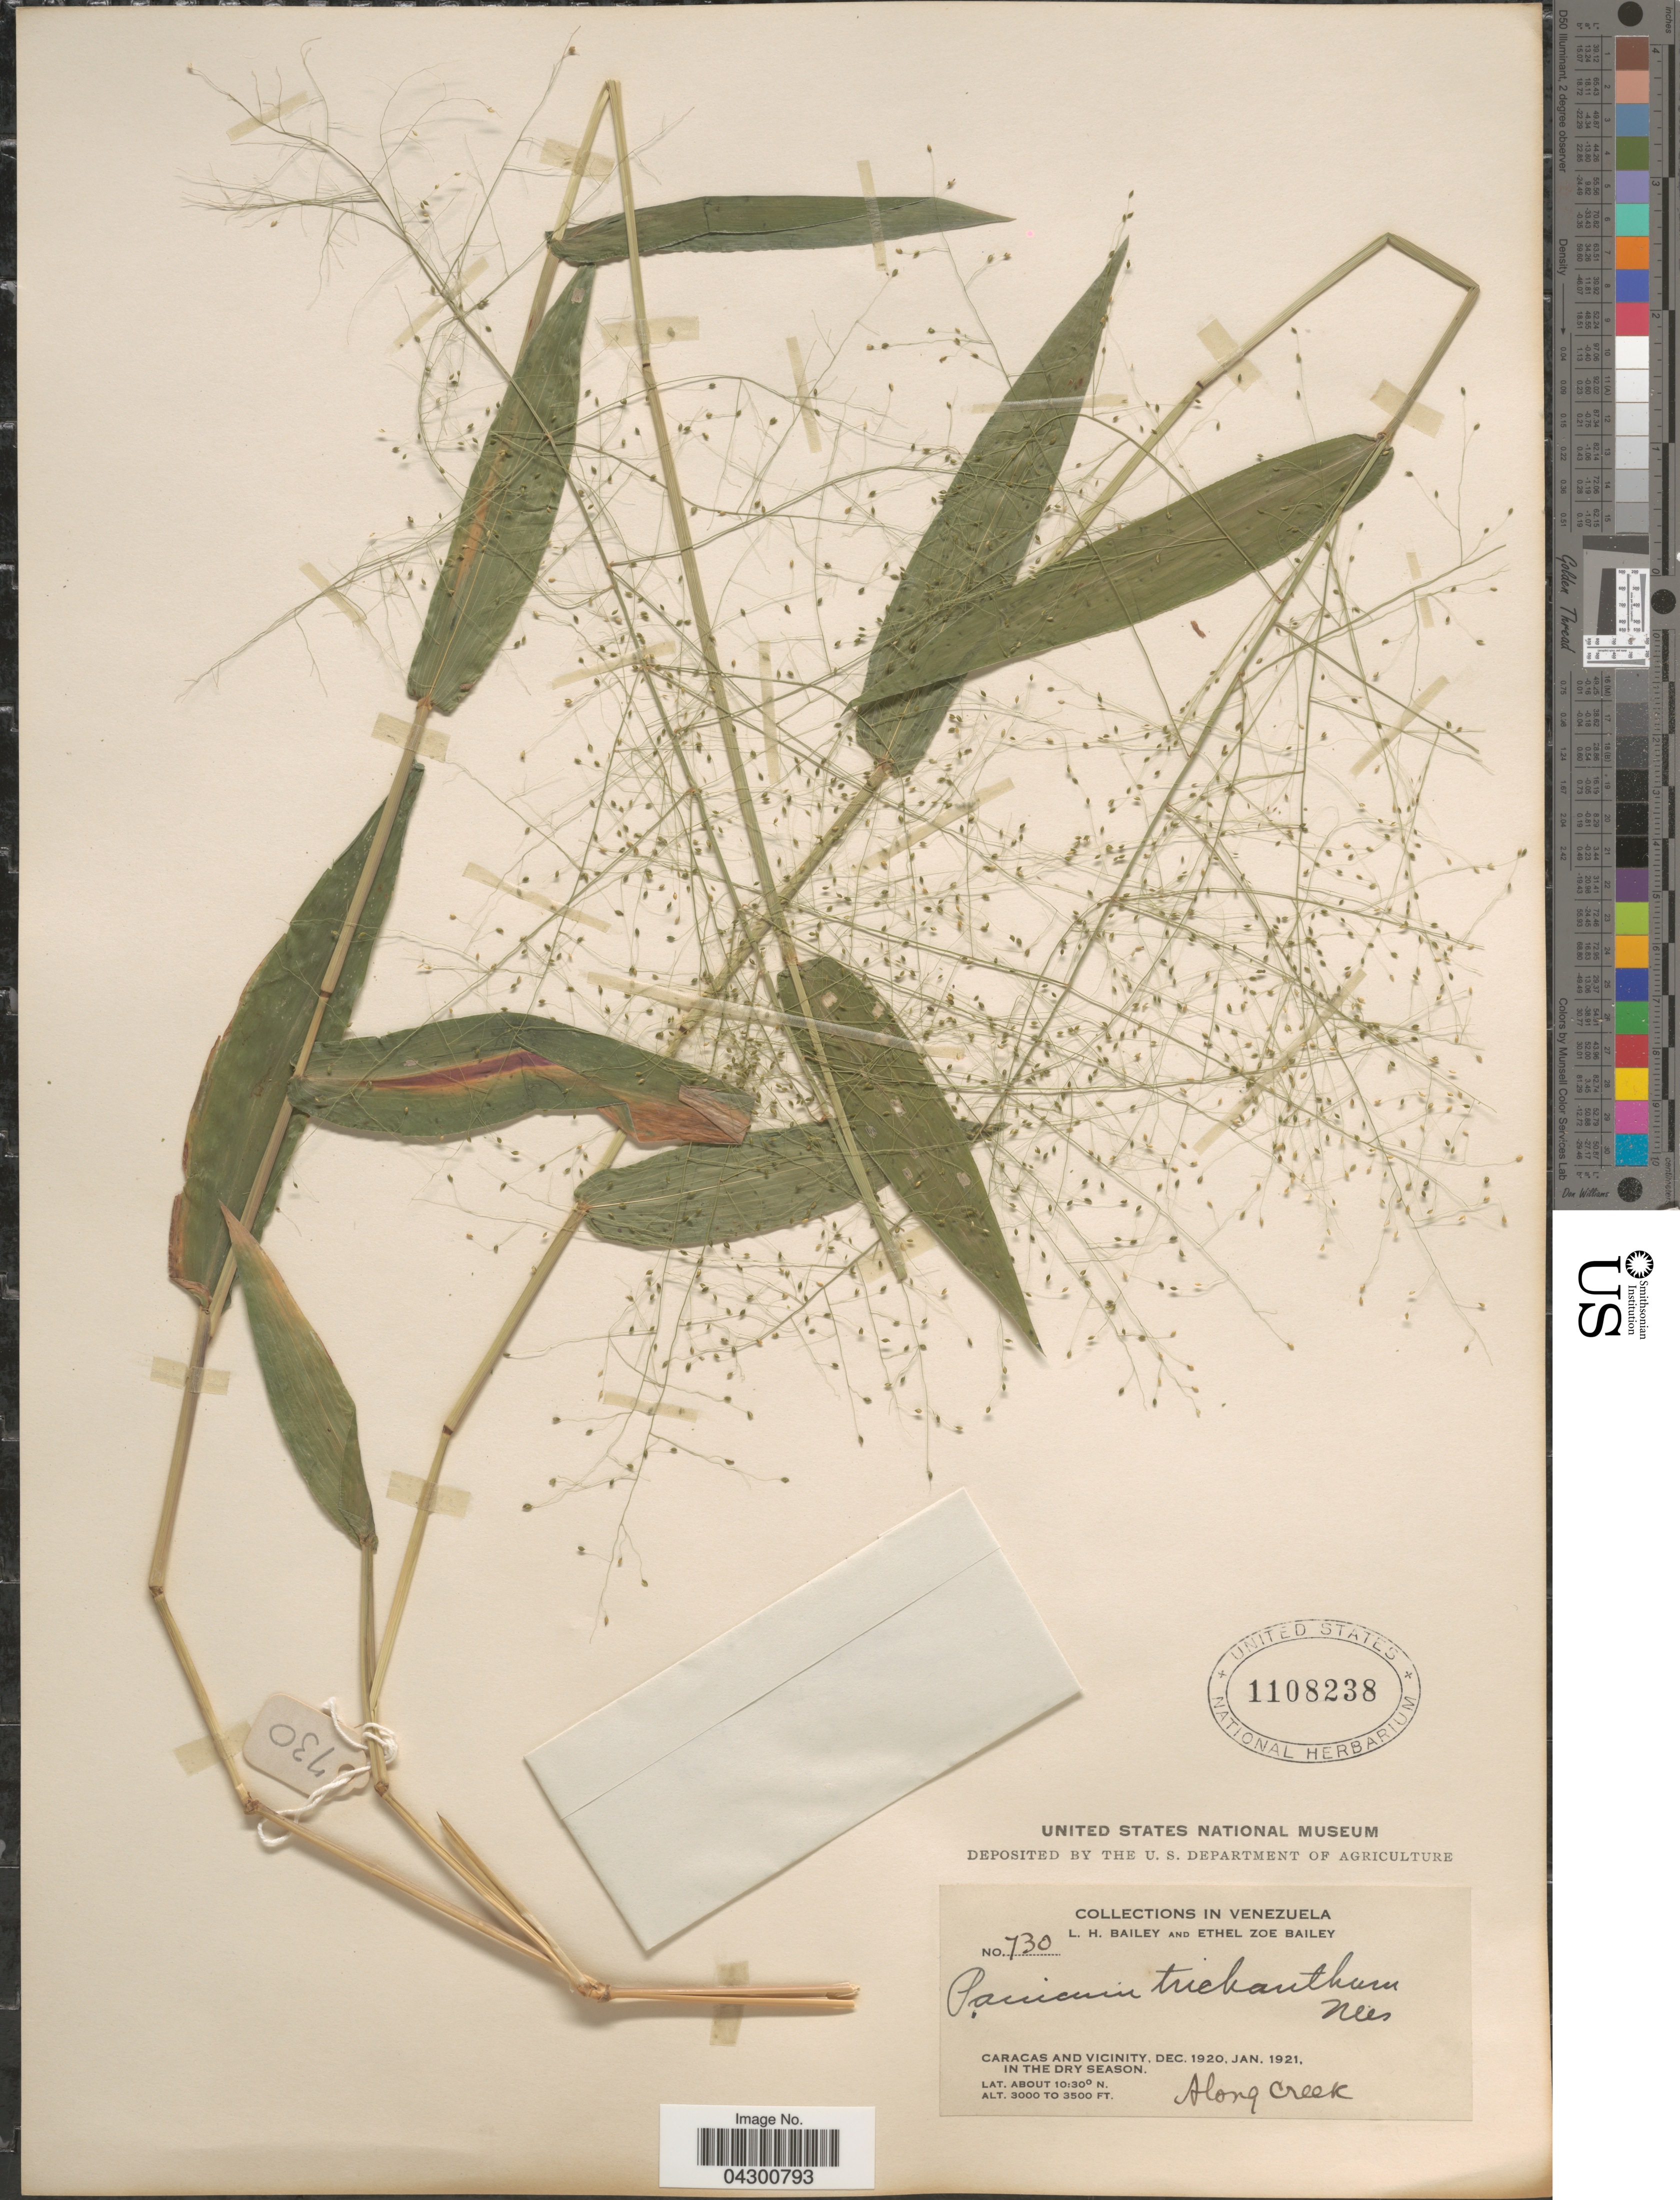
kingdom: Plantae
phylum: Tracheophyta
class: Liliopsida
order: Poales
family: Poaceae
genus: Panicum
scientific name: Panicum trichanthum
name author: Nees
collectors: L. H. Bailey & E. Z. Bailey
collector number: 730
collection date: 1920-12/1921-01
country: Venezuela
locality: Caracas and vicinity, in the dry season. Along creek.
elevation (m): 914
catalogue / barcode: US 1108238